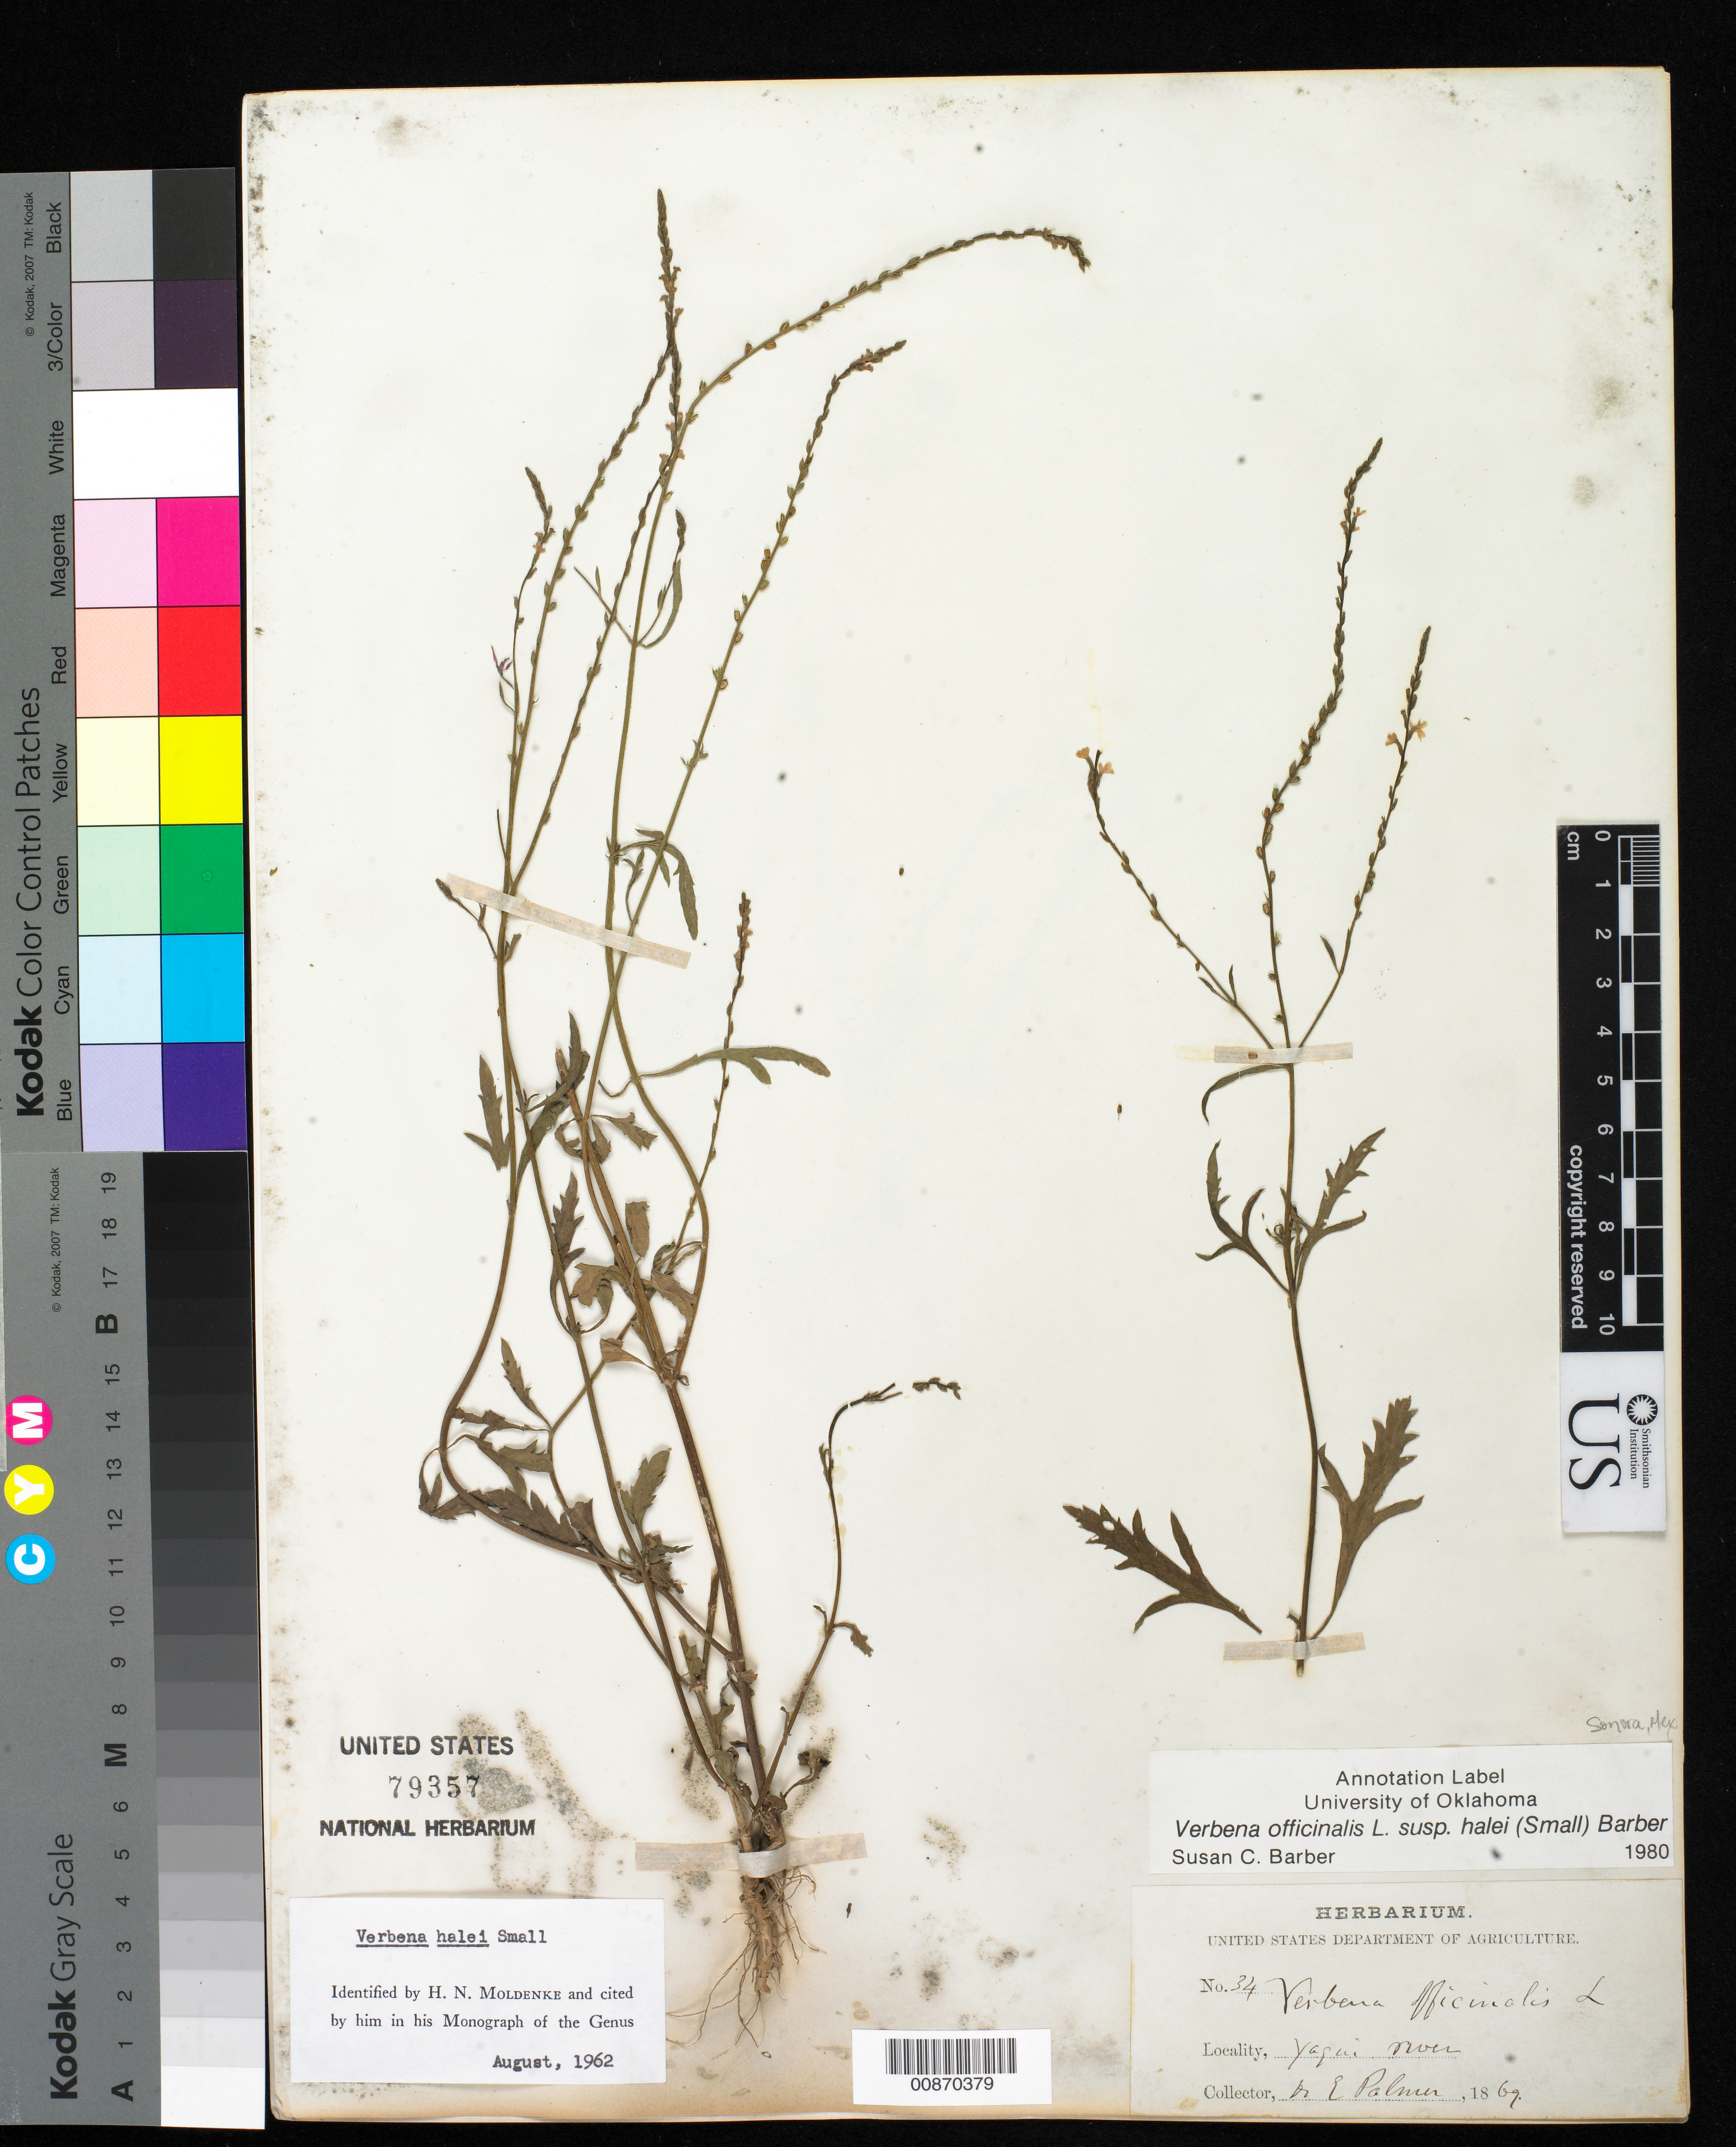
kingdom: Plantae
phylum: Tracheophyta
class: Magnoliopsida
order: Lamiales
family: Verbenaceae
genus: Verbena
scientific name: Verbena officinalis subsp. halei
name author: L.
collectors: E. Palmer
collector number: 34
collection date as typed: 1869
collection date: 1869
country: Mexico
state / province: Sonora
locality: Yaqui River.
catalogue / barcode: US 79357